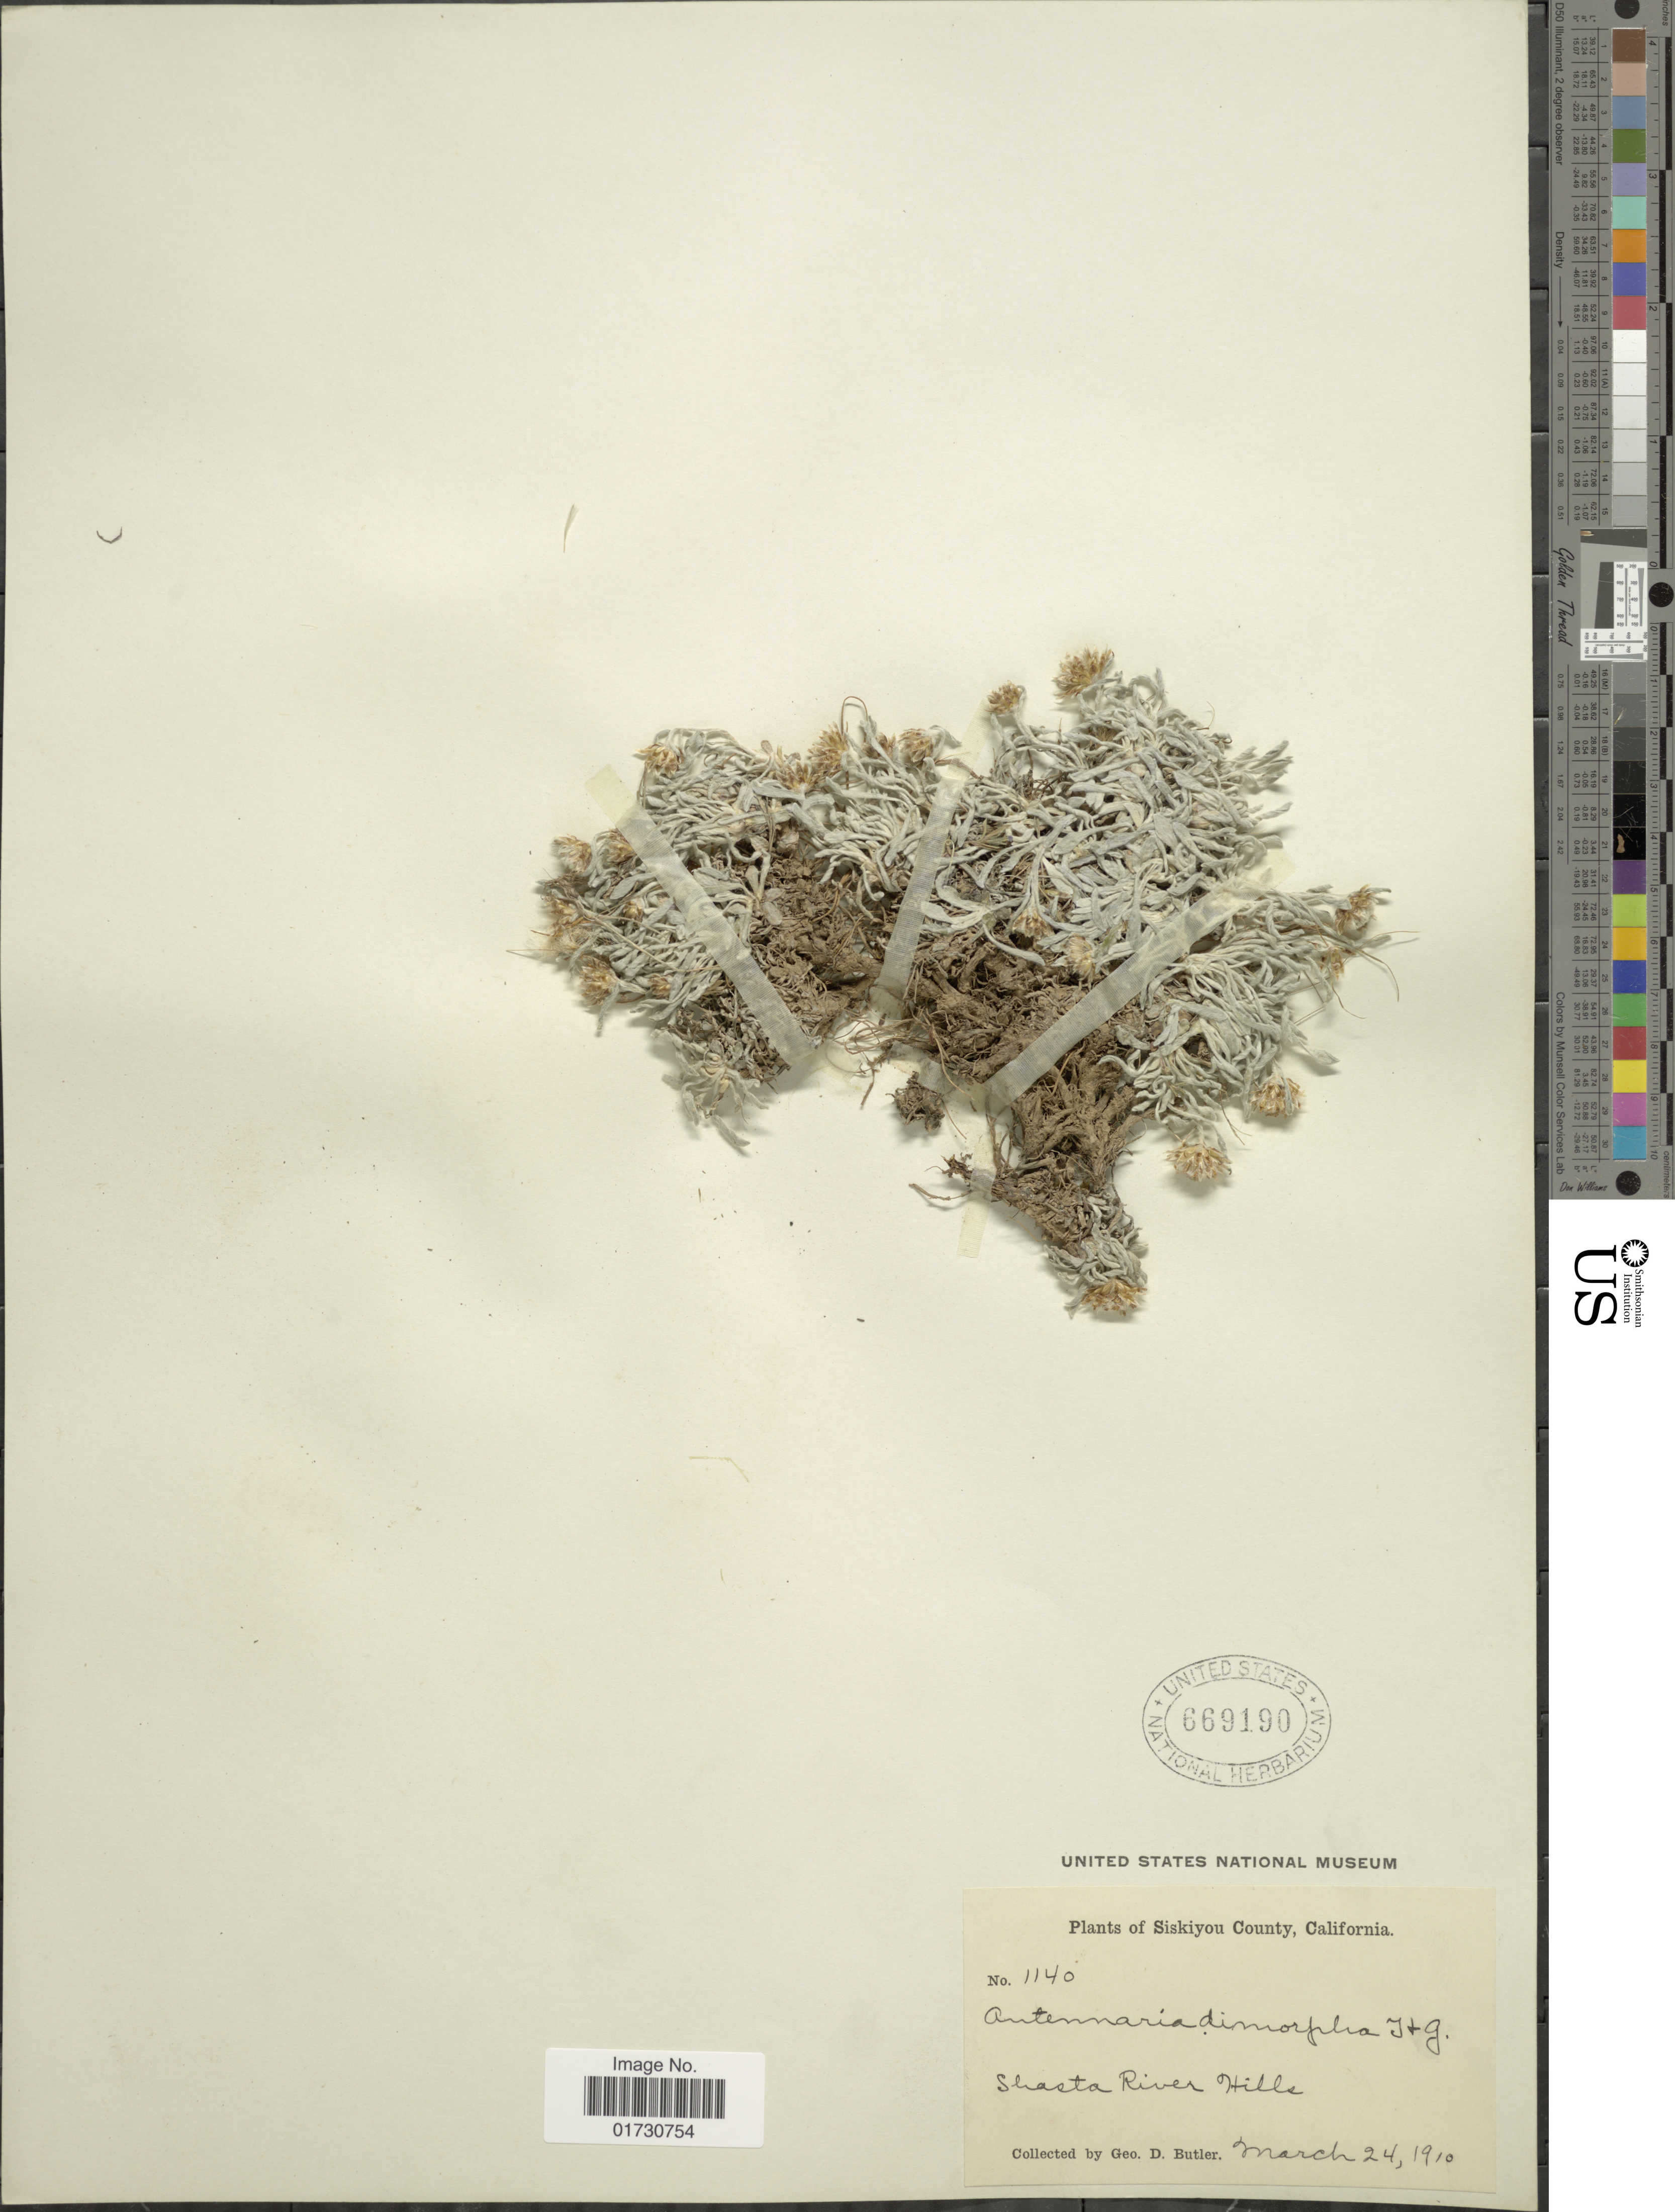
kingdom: Plantae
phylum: Tracheophyta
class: Magnoliopsida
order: Asterales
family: Asteraceae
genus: Antennaria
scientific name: Antennaria dimorpha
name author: (Nutt.) Torr. & A. Gray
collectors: G. D. Butler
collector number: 1140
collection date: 1910-03-24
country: United States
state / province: California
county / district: Siskiyou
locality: Siskiyou County, California, Shasta River Hills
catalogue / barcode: US 669190